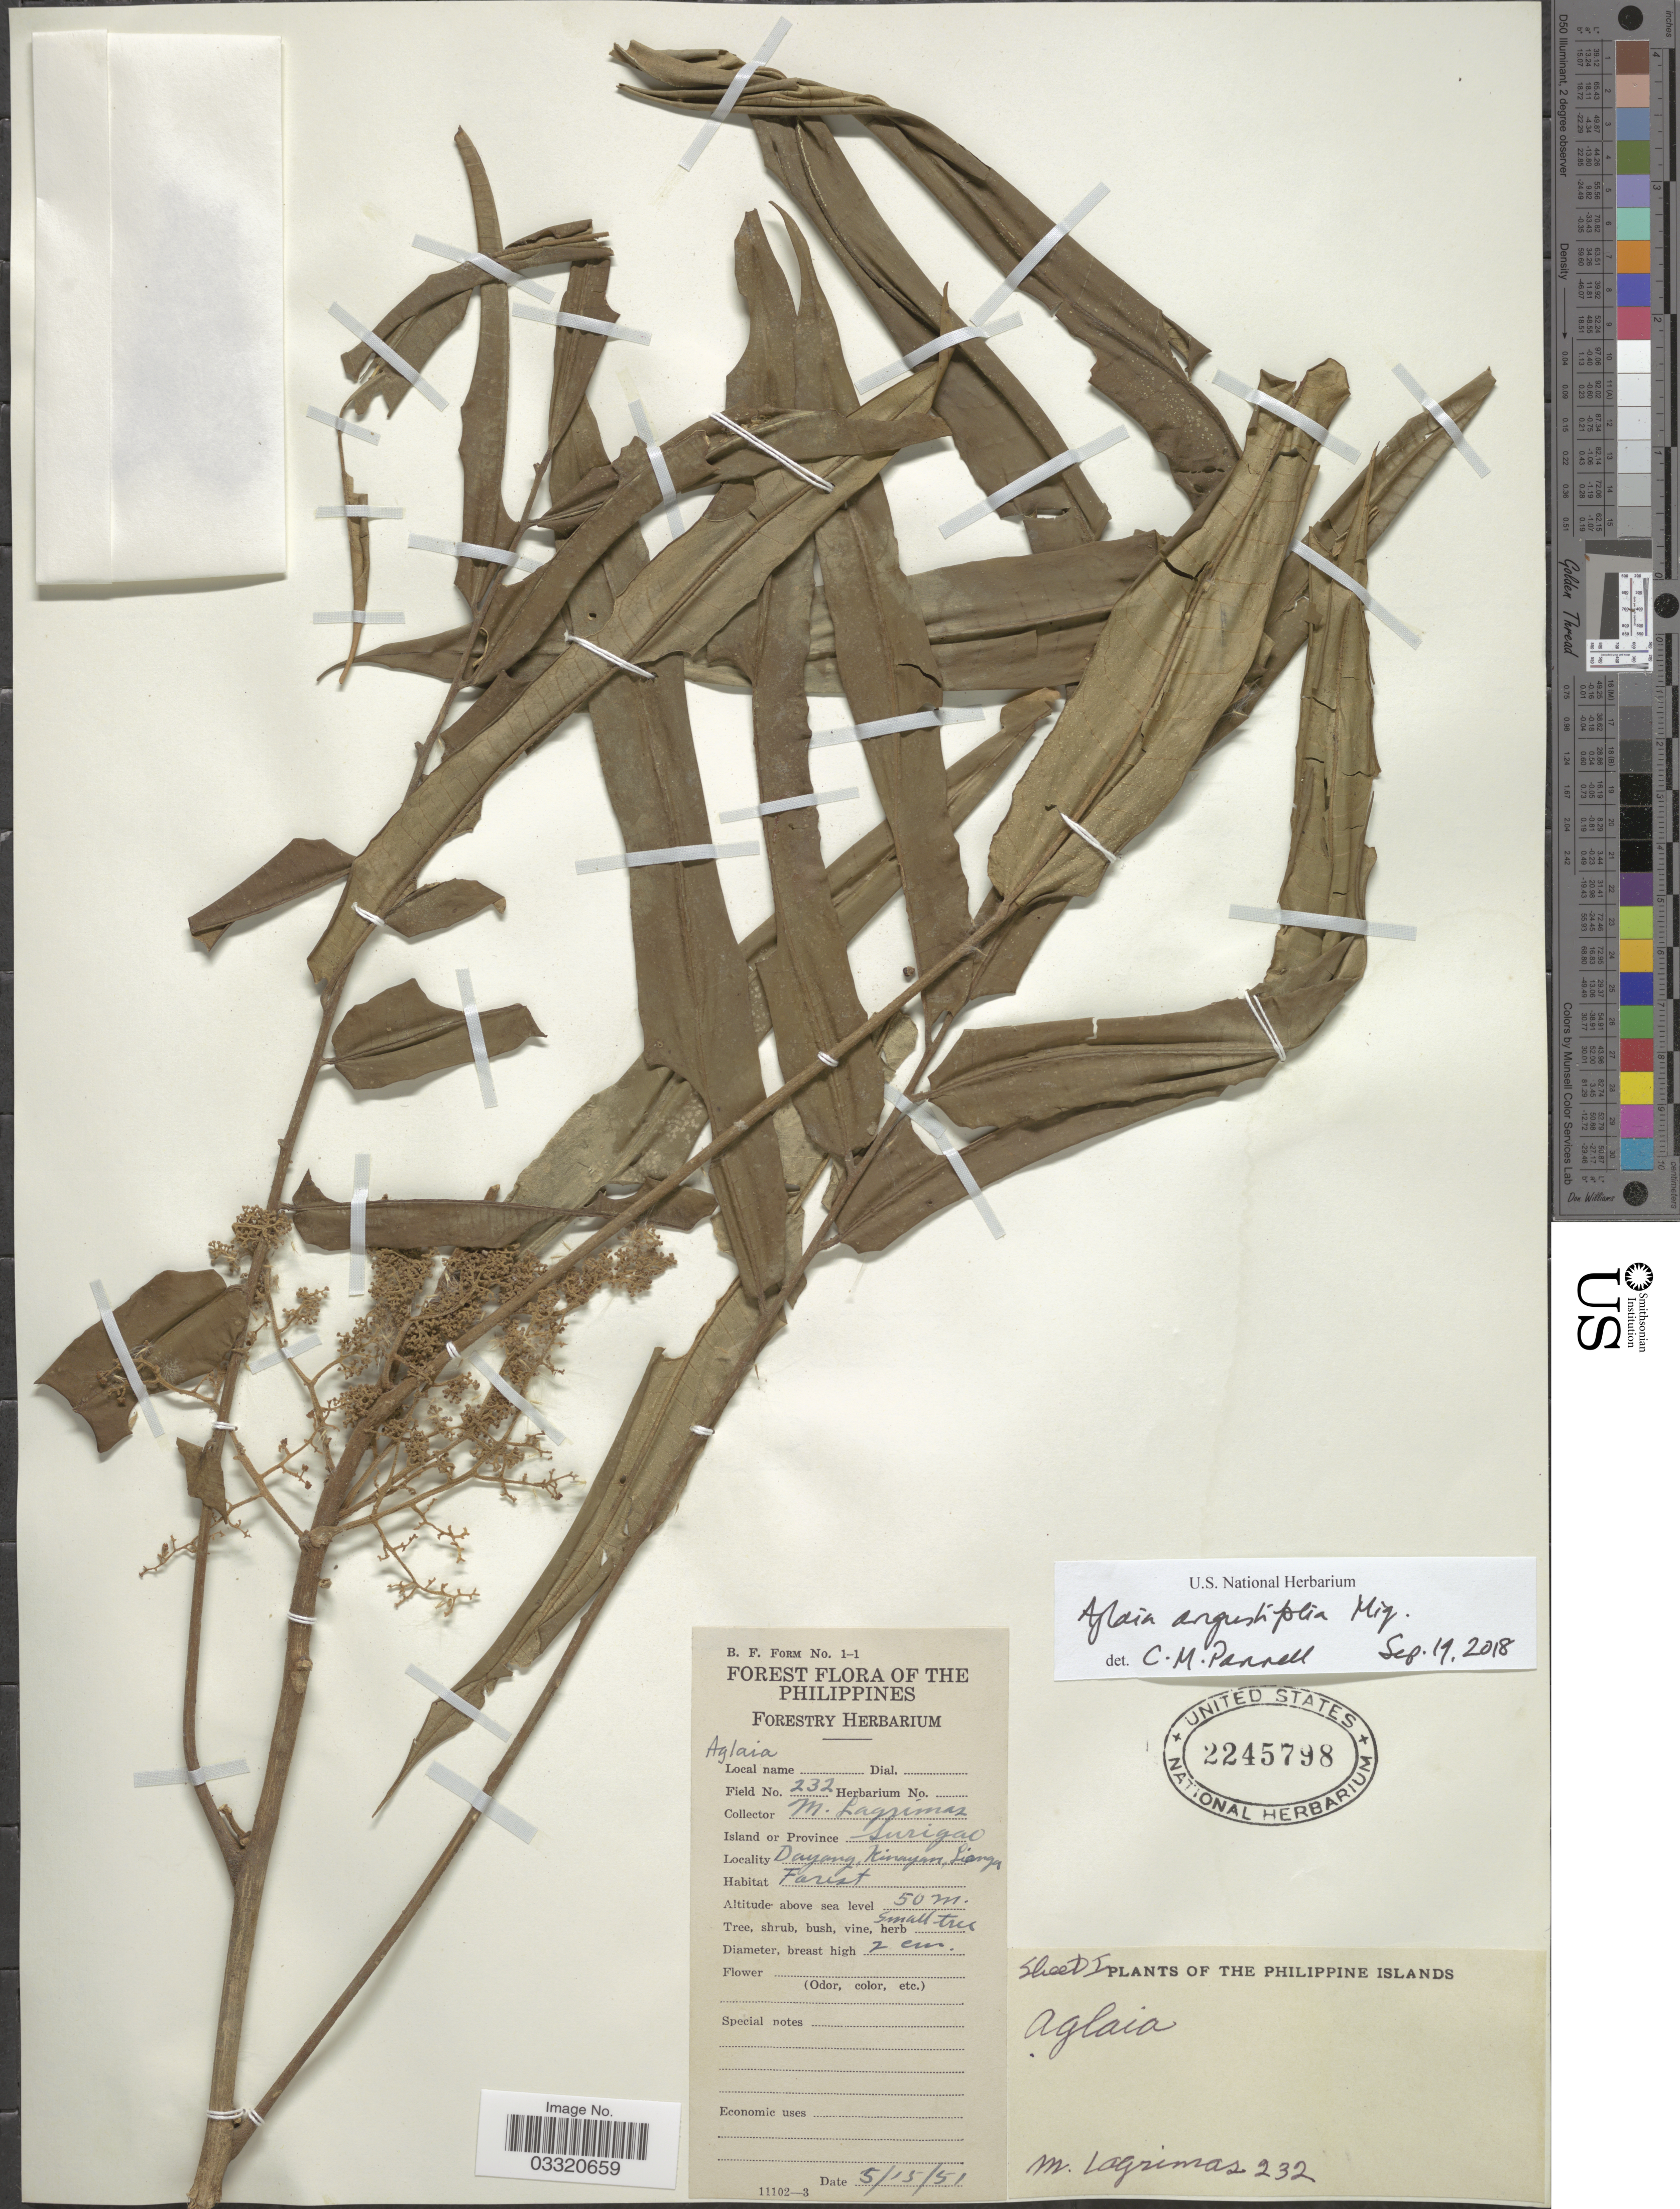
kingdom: Plantae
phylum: Tracheophyta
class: Magnoliopsida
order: Sapindales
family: Meliaceae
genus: Aglaia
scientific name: Aglaia angustifolia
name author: (Miq.) Miq.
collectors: M. Lagrimas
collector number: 232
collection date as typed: Transcribed d/m/y: 15/5/51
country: Philippines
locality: The Philippine Islands. Island or Province Surigal. Dayang, Kinayan, Lianga.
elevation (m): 50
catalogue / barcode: US 2245798